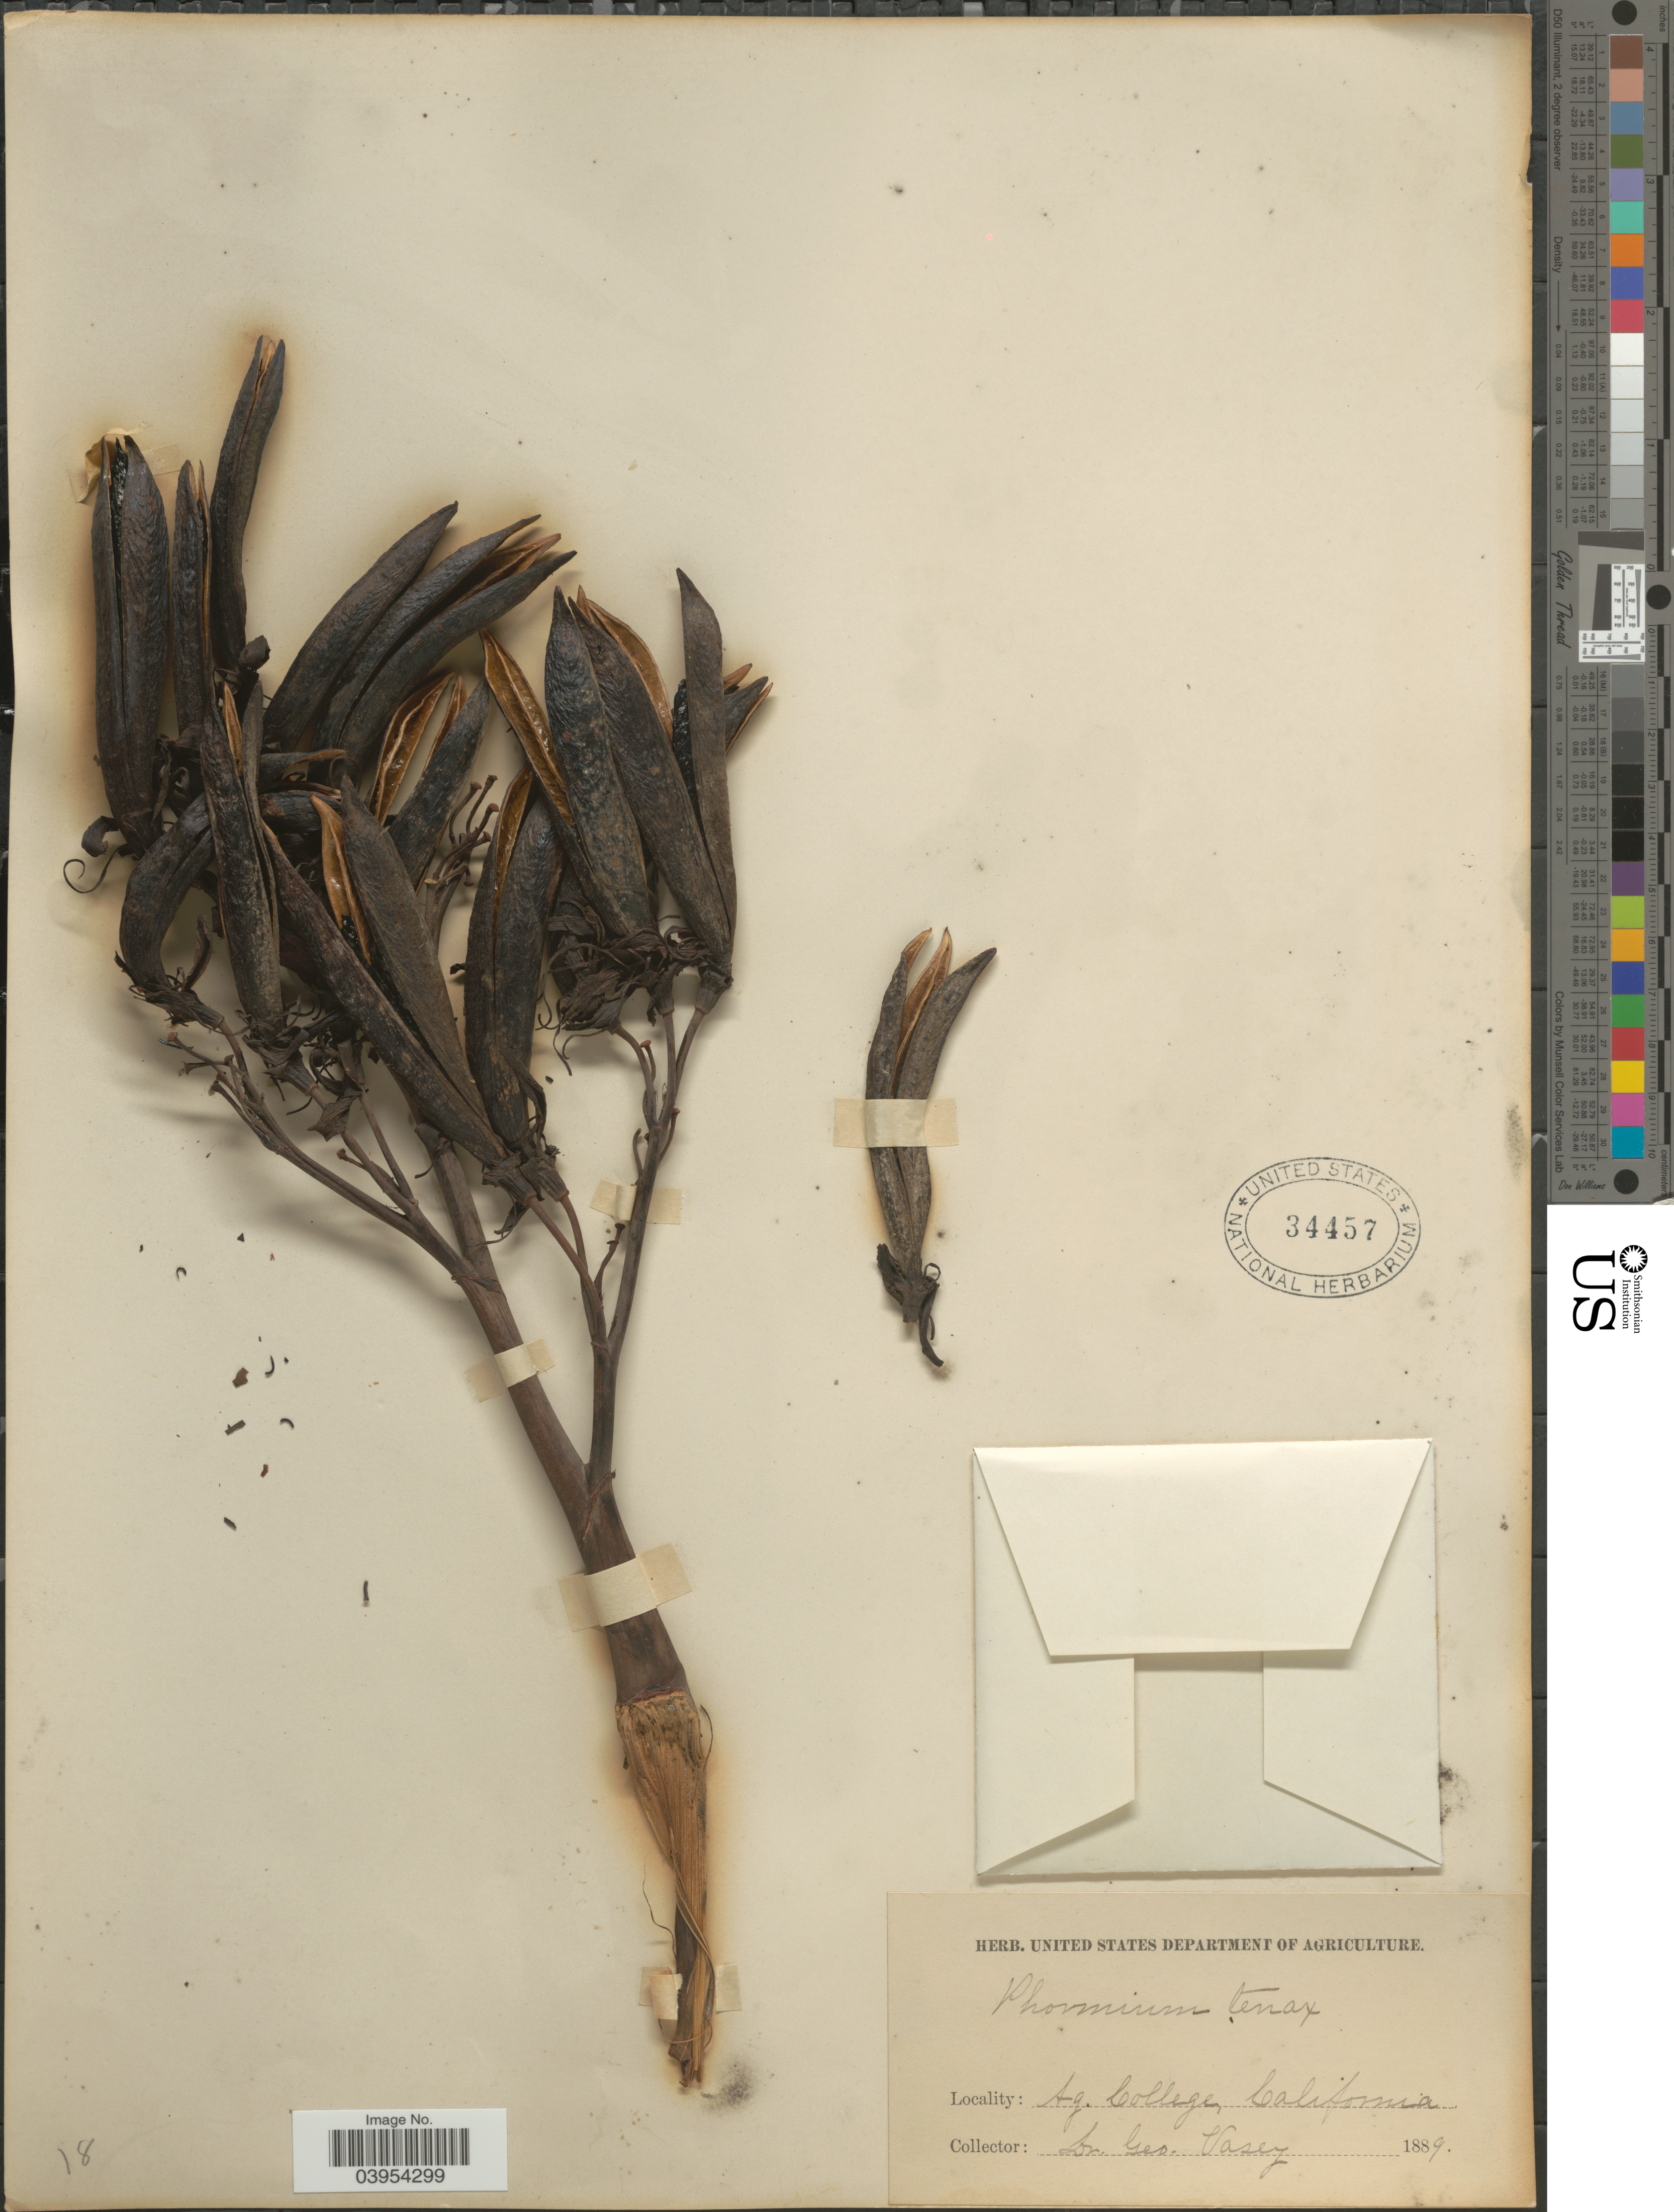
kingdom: Plantae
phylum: Tracheophyta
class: Liliopsida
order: Asparagales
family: Asphodelaceae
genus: Phormium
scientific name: Phormium tenax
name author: J.R. Forst. & G. Forst.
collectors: G. R. Vasey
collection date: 1889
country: United States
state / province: California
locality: Ag. College.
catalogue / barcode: US 34457